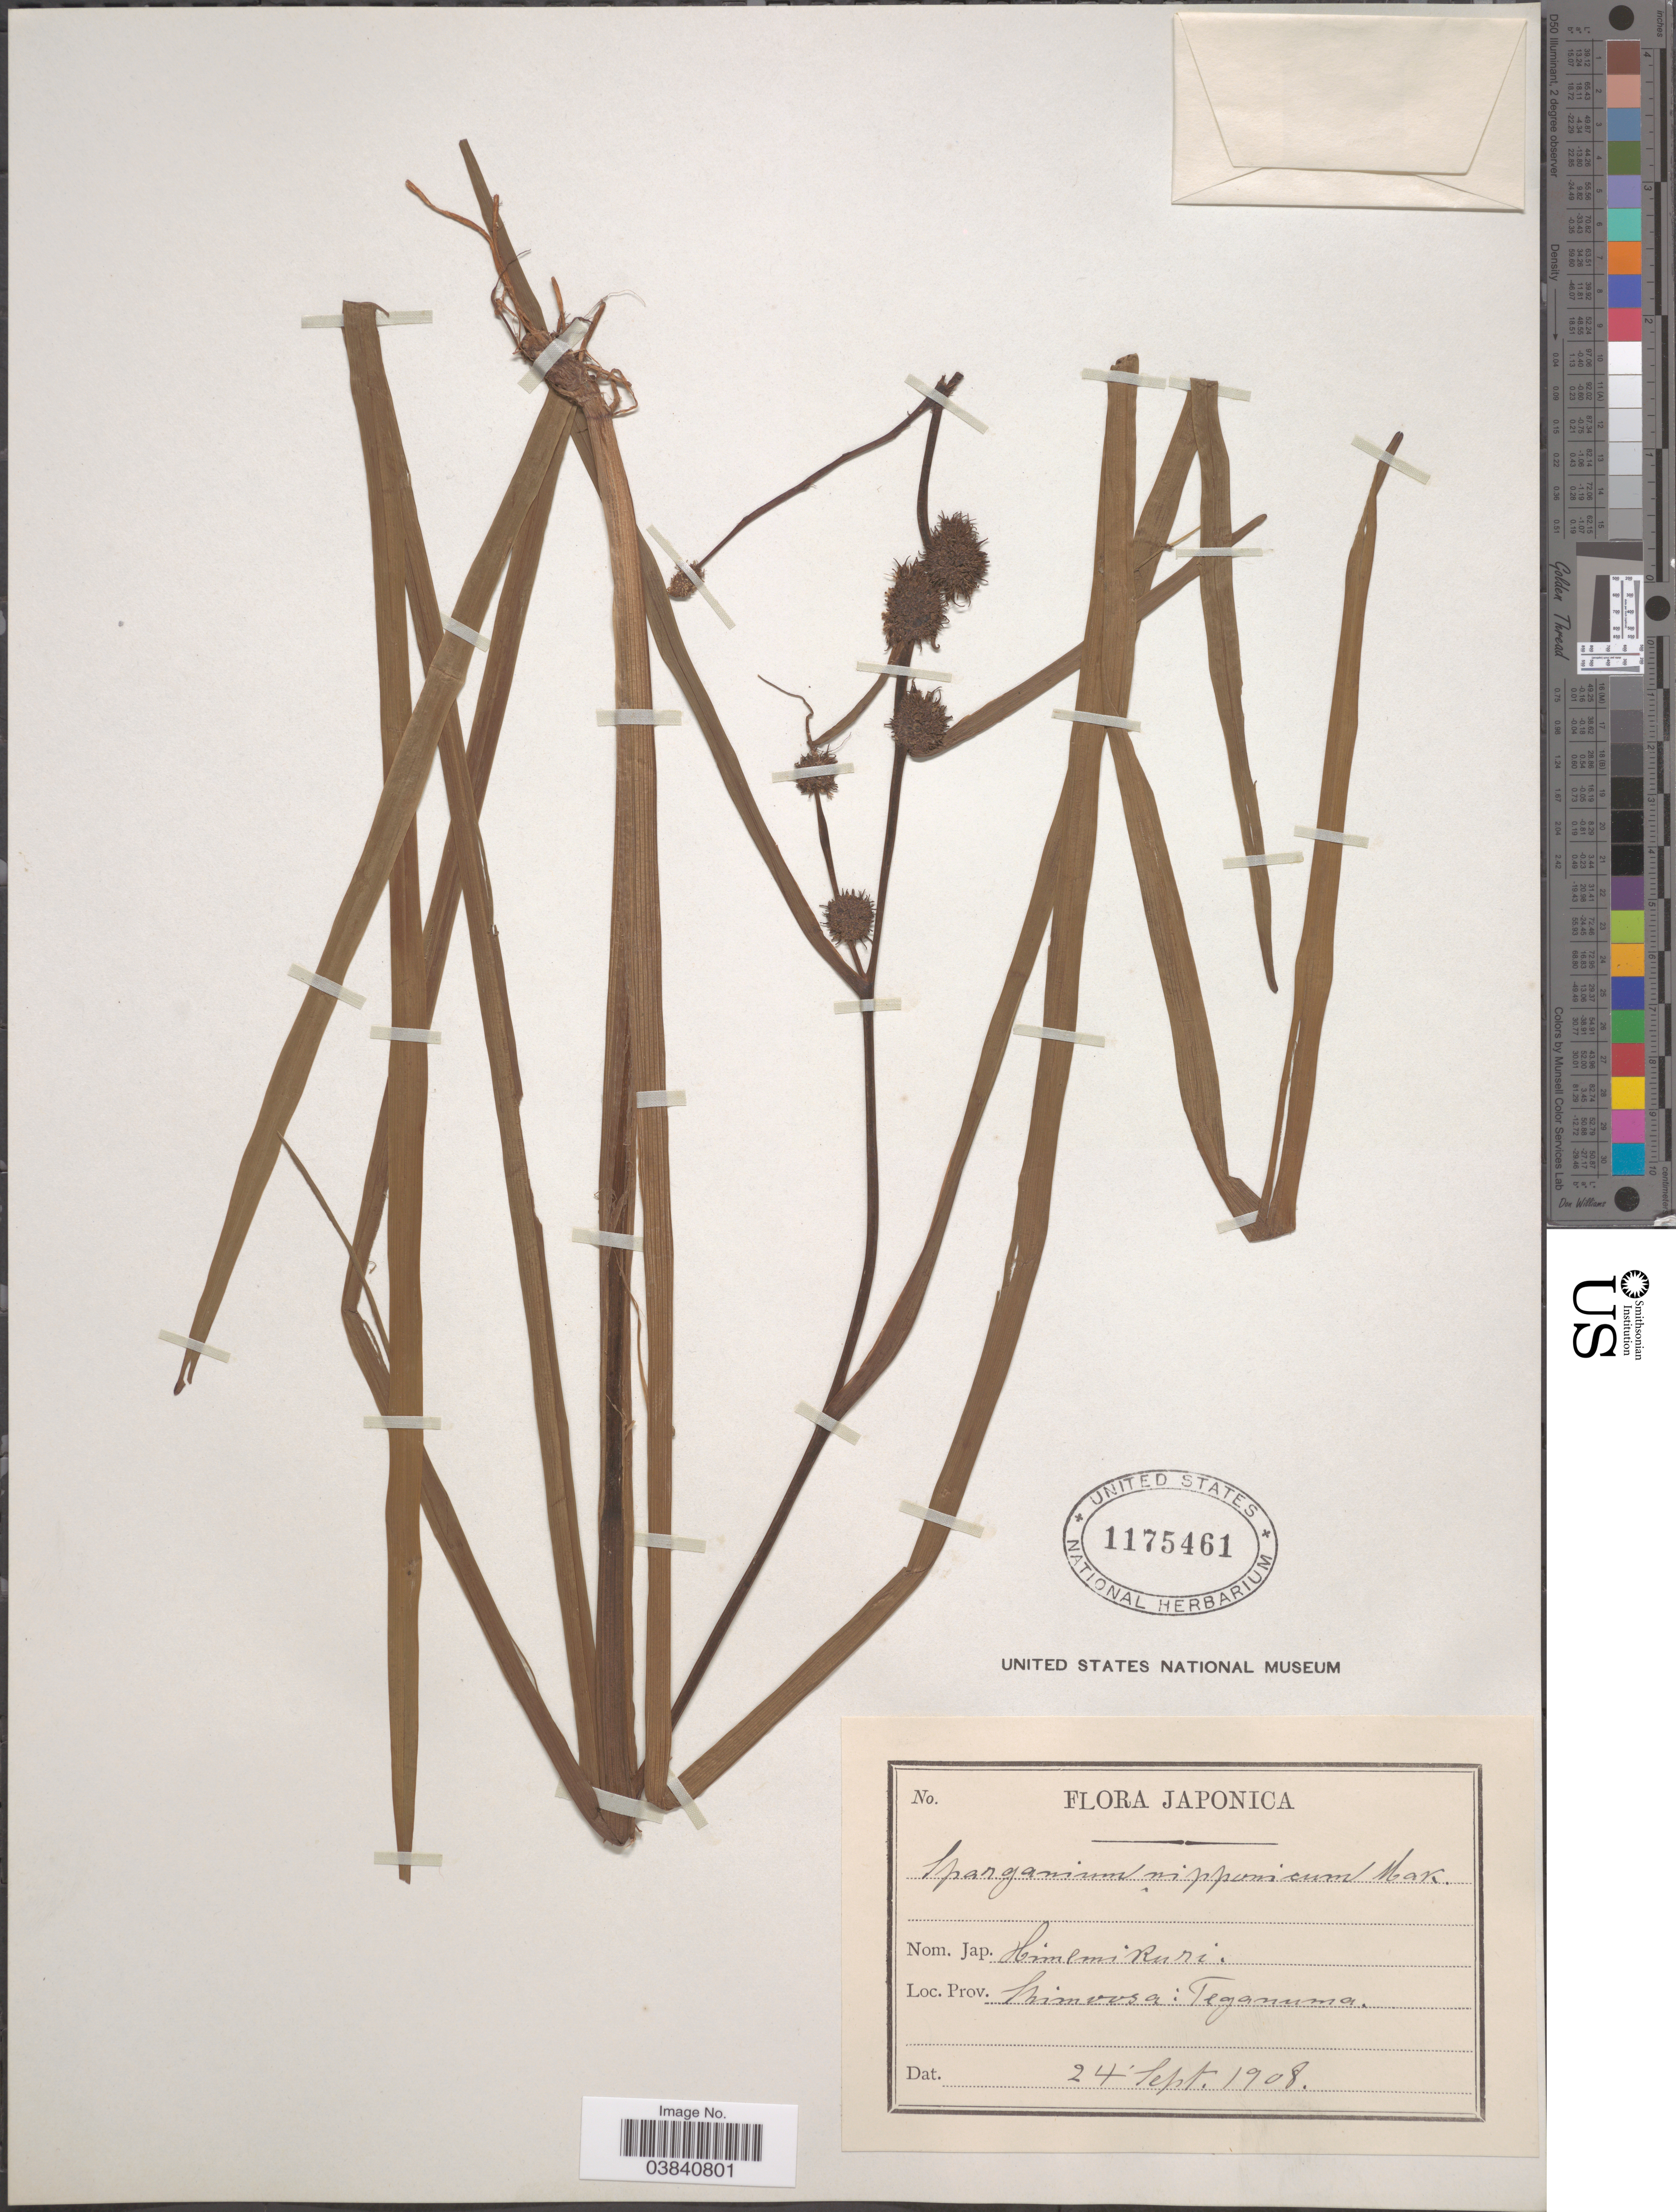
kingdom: Plantae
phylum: Tracheophyta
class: Liliopsida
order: Poales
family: Typhaceae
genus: Sparganium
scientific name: Sparganium nipponicum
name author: Makino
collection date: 1908-09-24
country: Japan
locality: Prov. Shimoosa: Teganuma.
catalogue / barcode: US 1175461